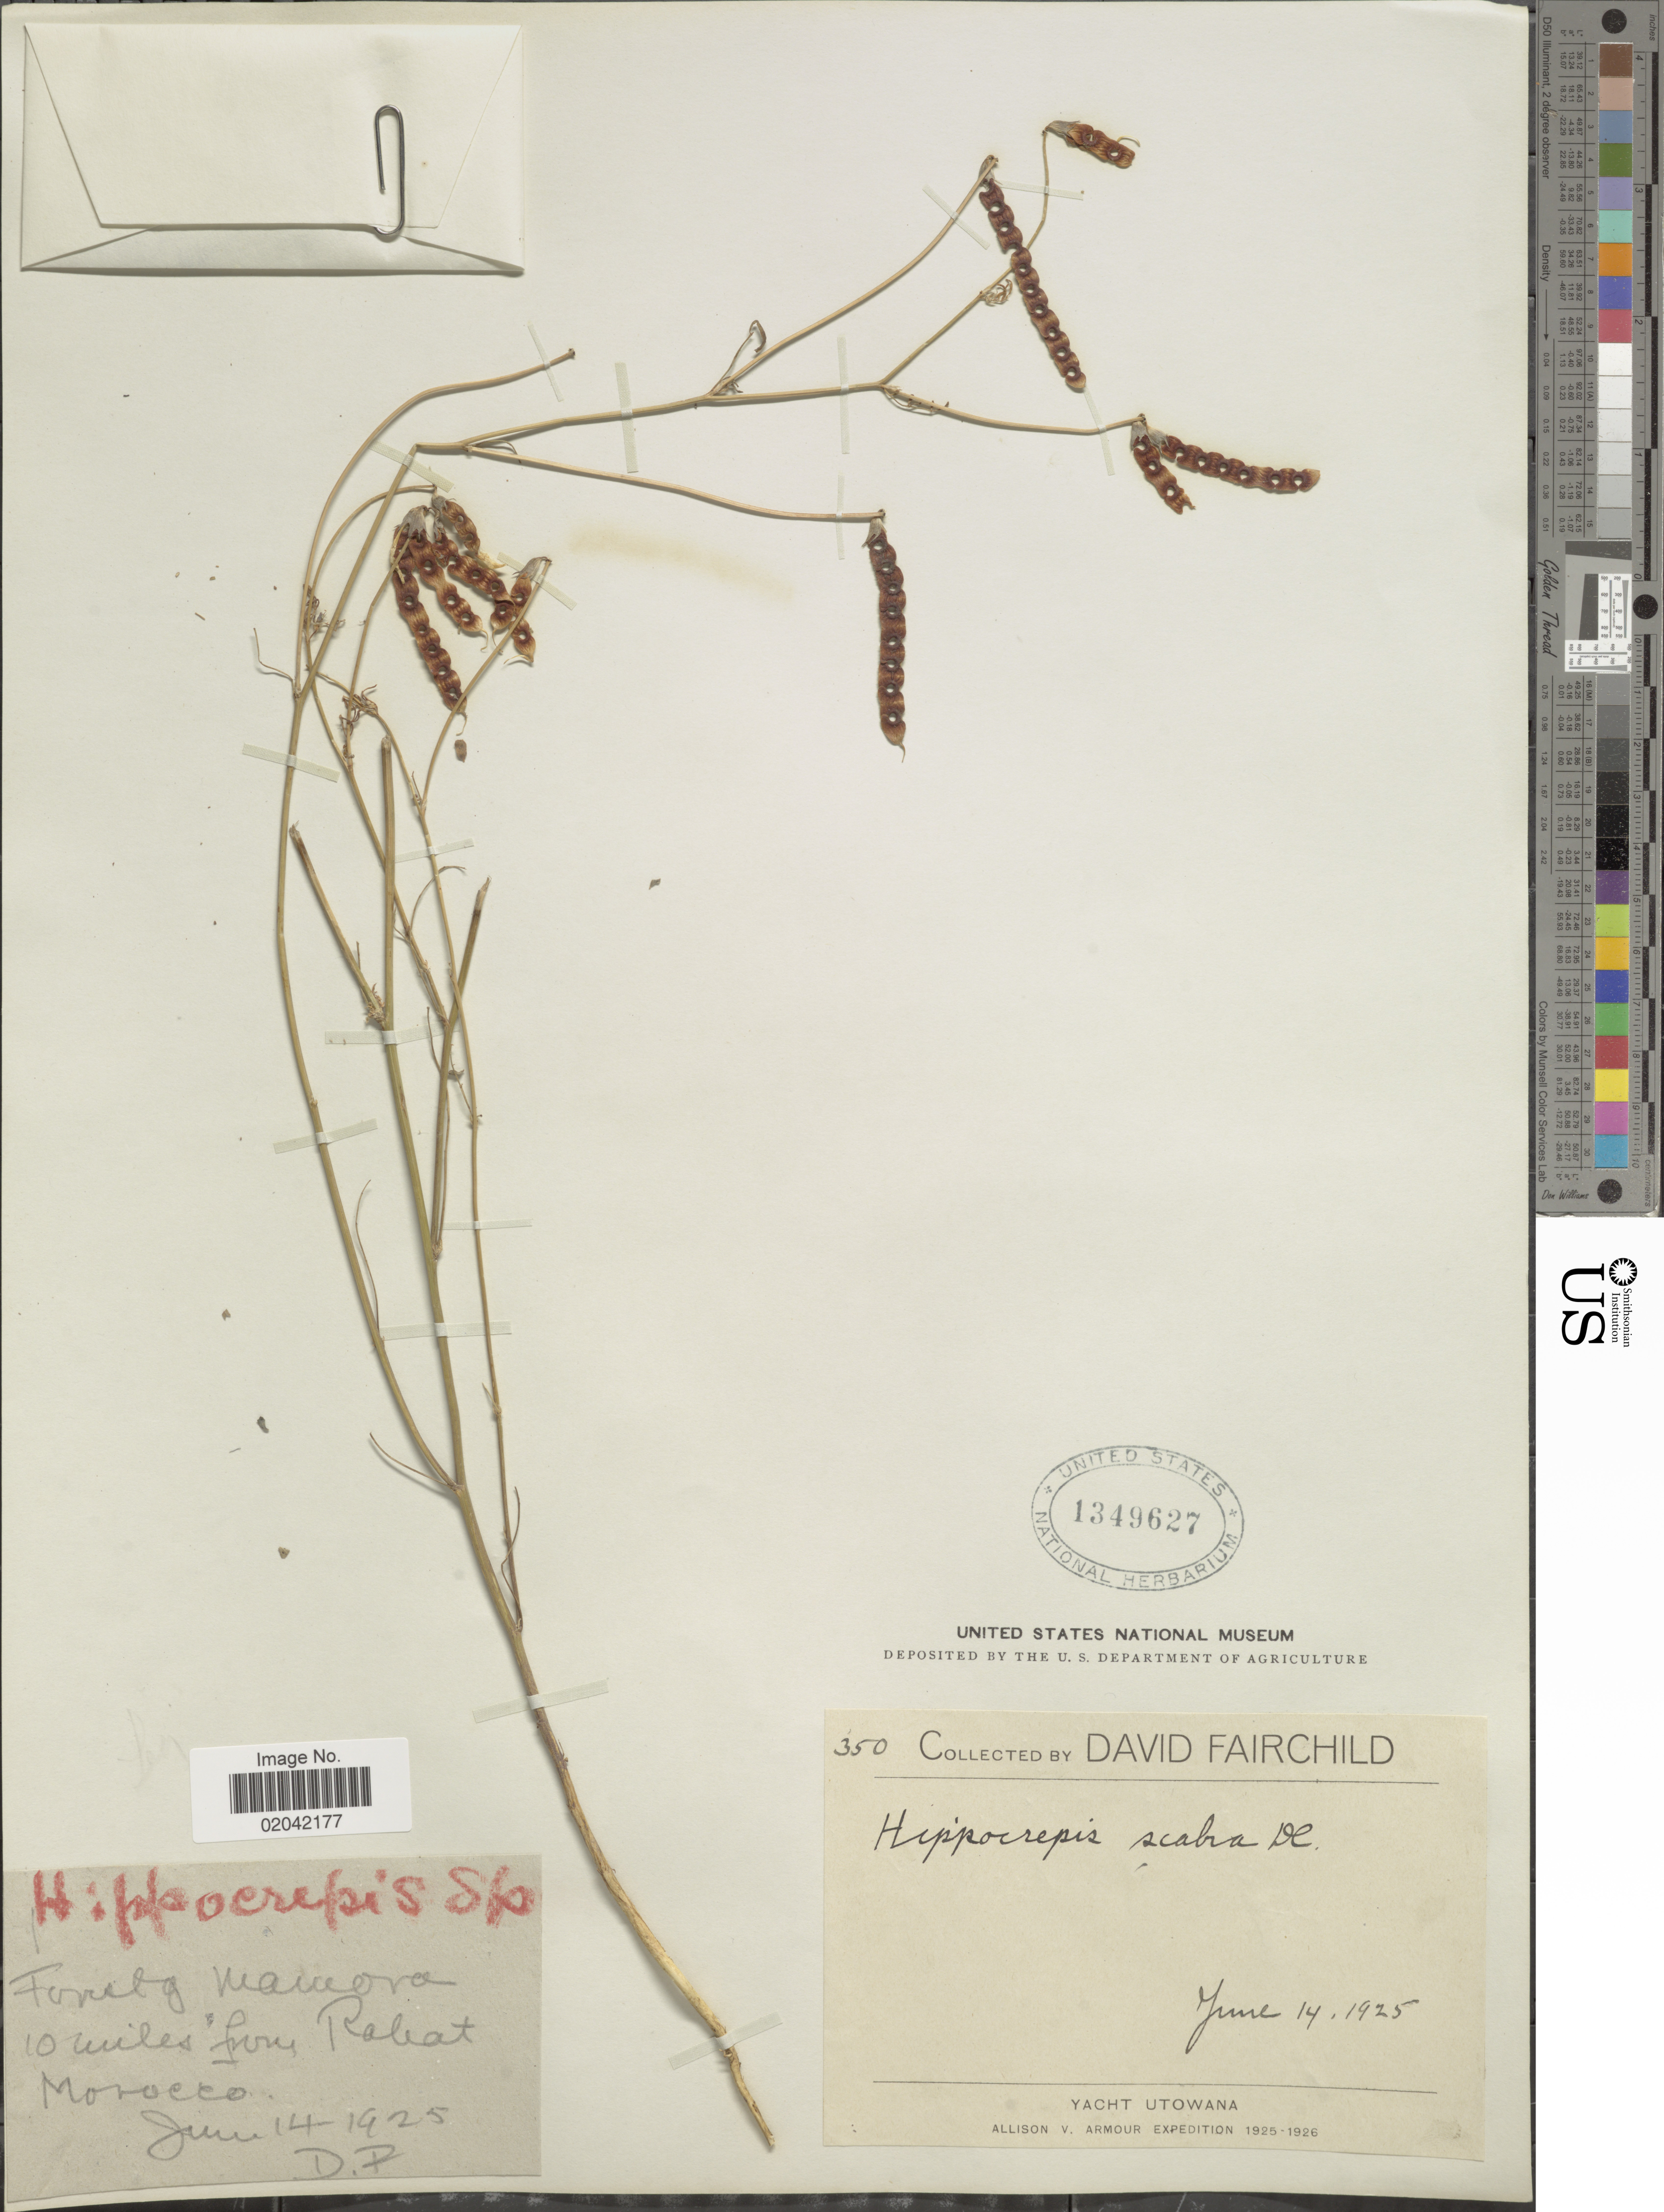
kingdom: Plantae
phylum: Tracheophyta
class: Magnoliopsida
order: Fabales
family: Fabaceae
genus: Hippocrepis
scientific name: Hippocrepis scabra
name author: DC.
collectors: D. Fairchild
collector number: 350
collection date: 1925-06-14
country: Morocco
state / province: Rabat-Salé-Zemmour-Zaër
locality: Foret of Mamora 10 miles from Rabat, Morocco.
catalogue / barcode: US 1349627